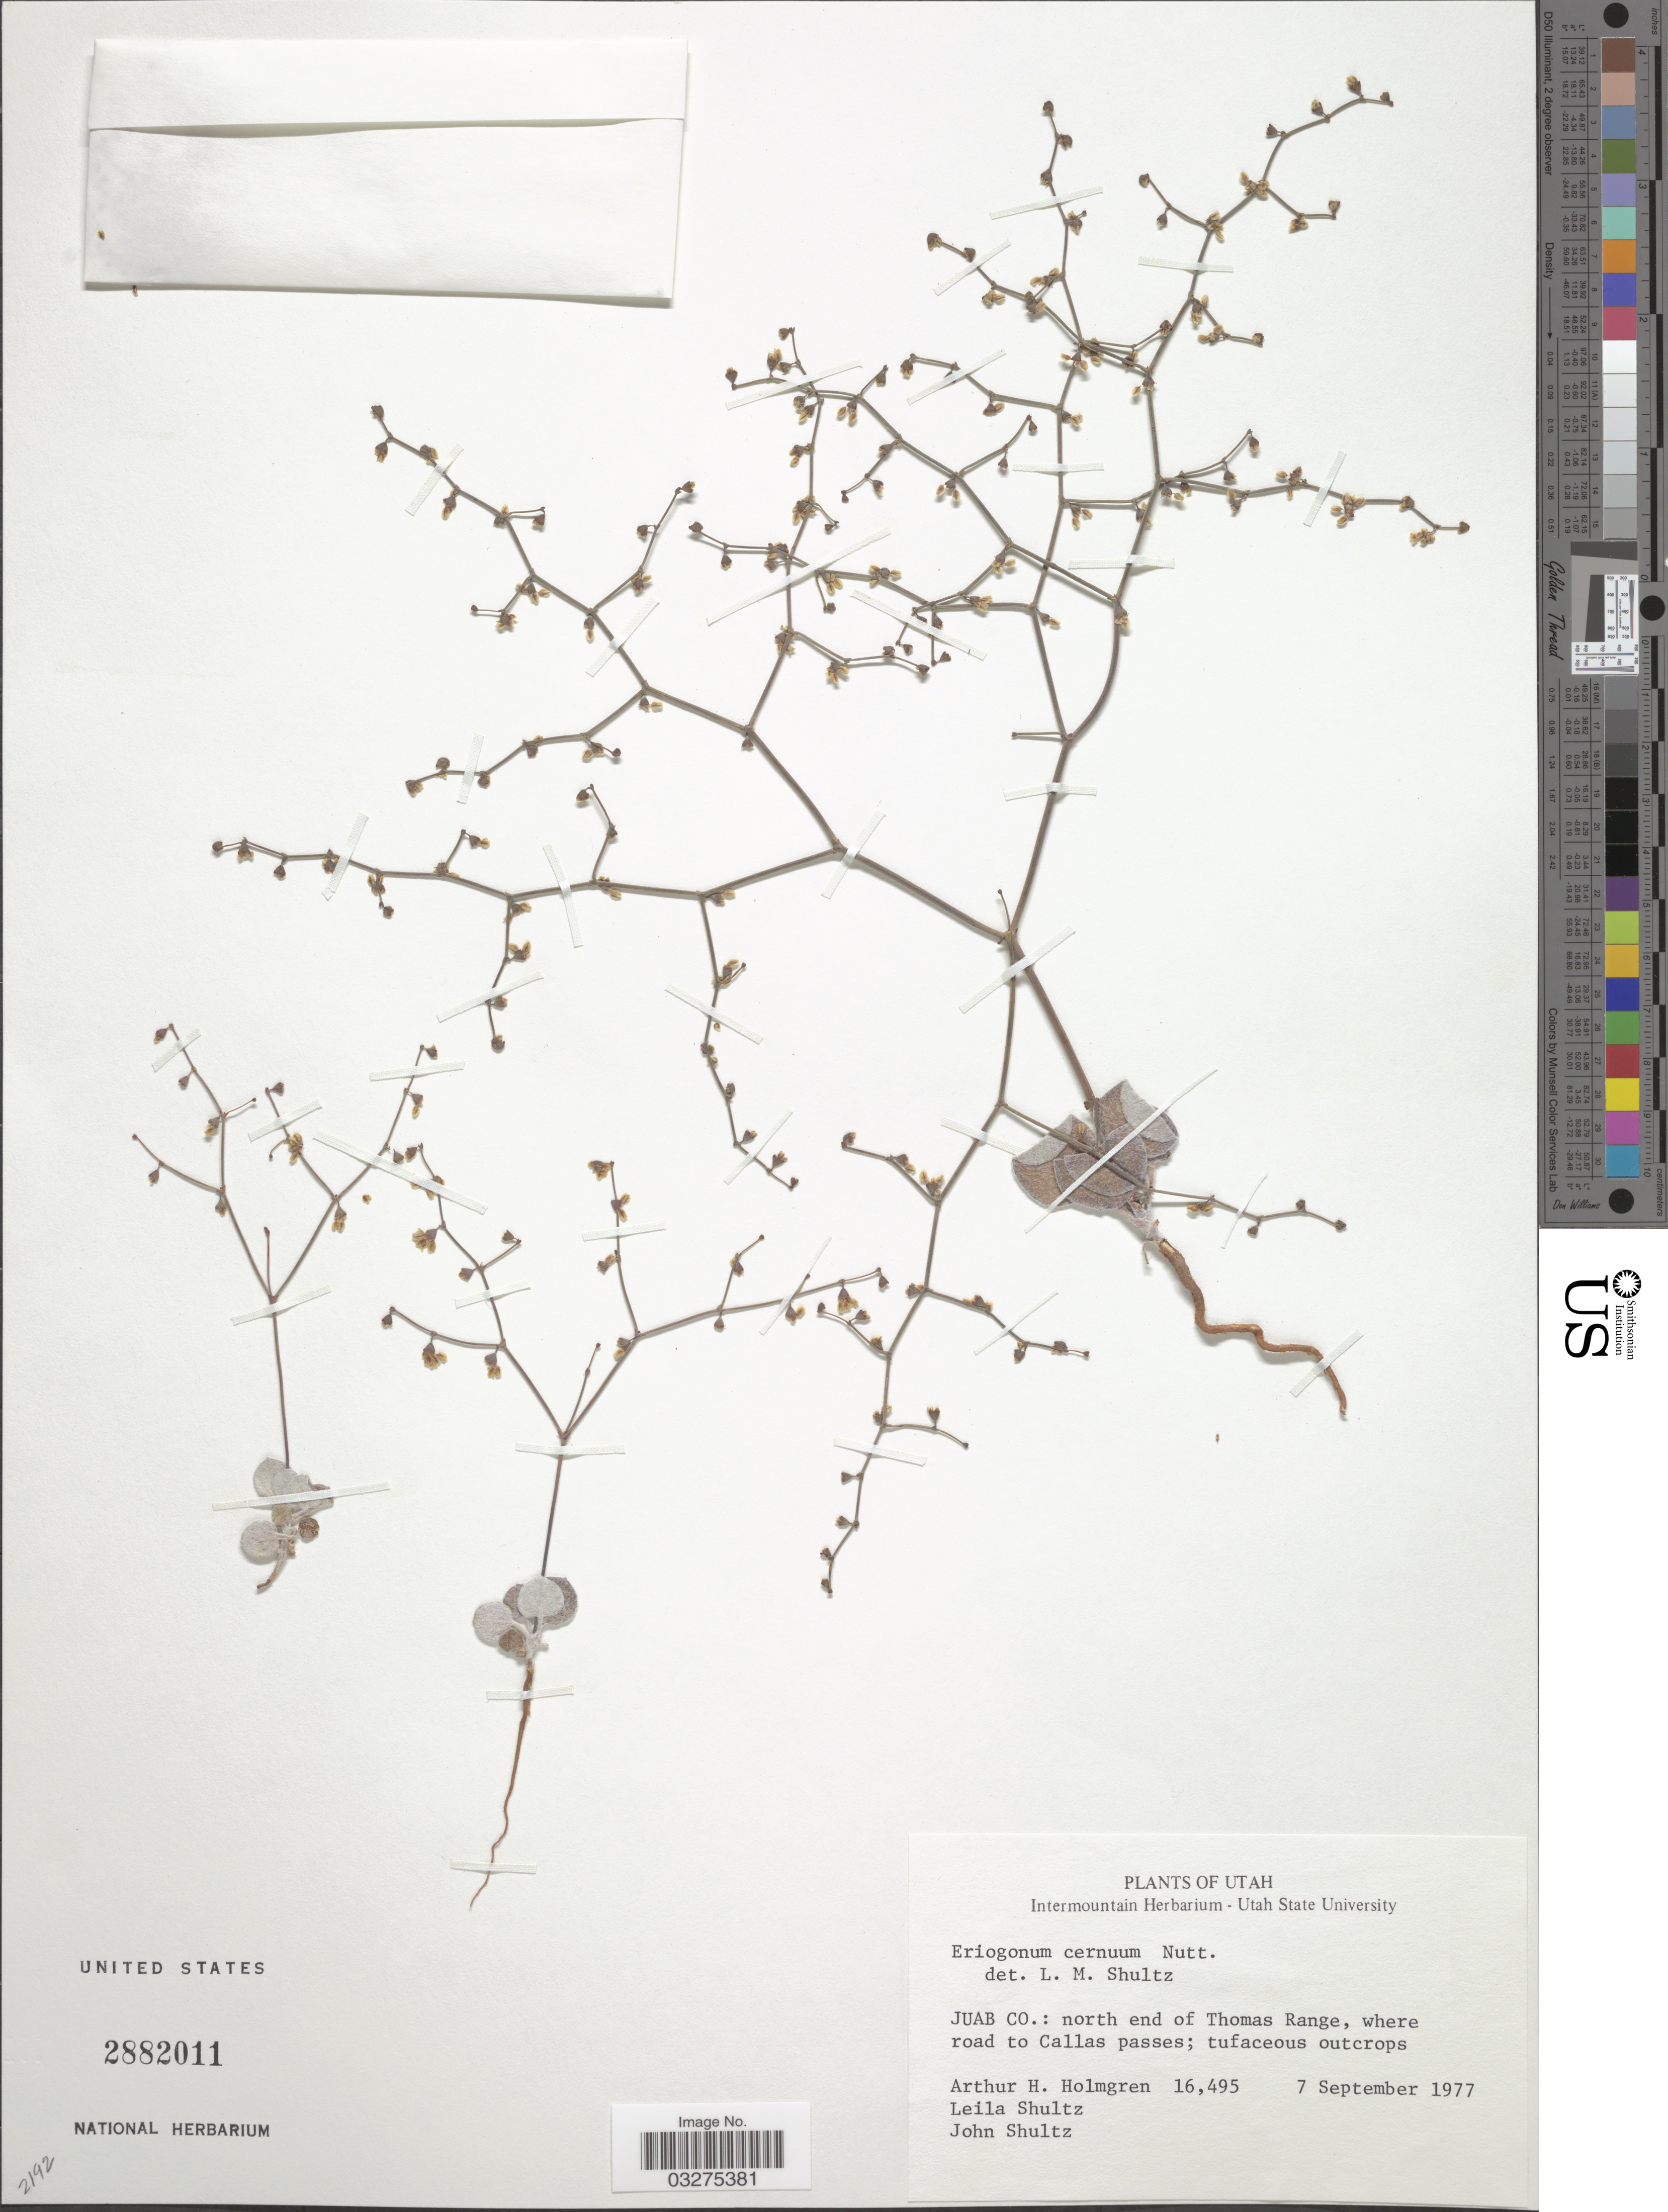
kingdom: Plantae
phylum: Tracheophyta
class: Magnoliopsida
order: Caryophyllales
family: Polygonaceae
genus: Eriogonum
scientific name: Eriogonum cernuum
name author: Nutt.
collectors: A. H. Holmgren, L. Shultz & J. Shultz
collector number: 16495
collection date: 1977-09-07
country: United States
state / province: Utah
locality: Juab Co.: north end of Thomas Range, where road to Callas passes.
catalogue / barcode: US 2882011